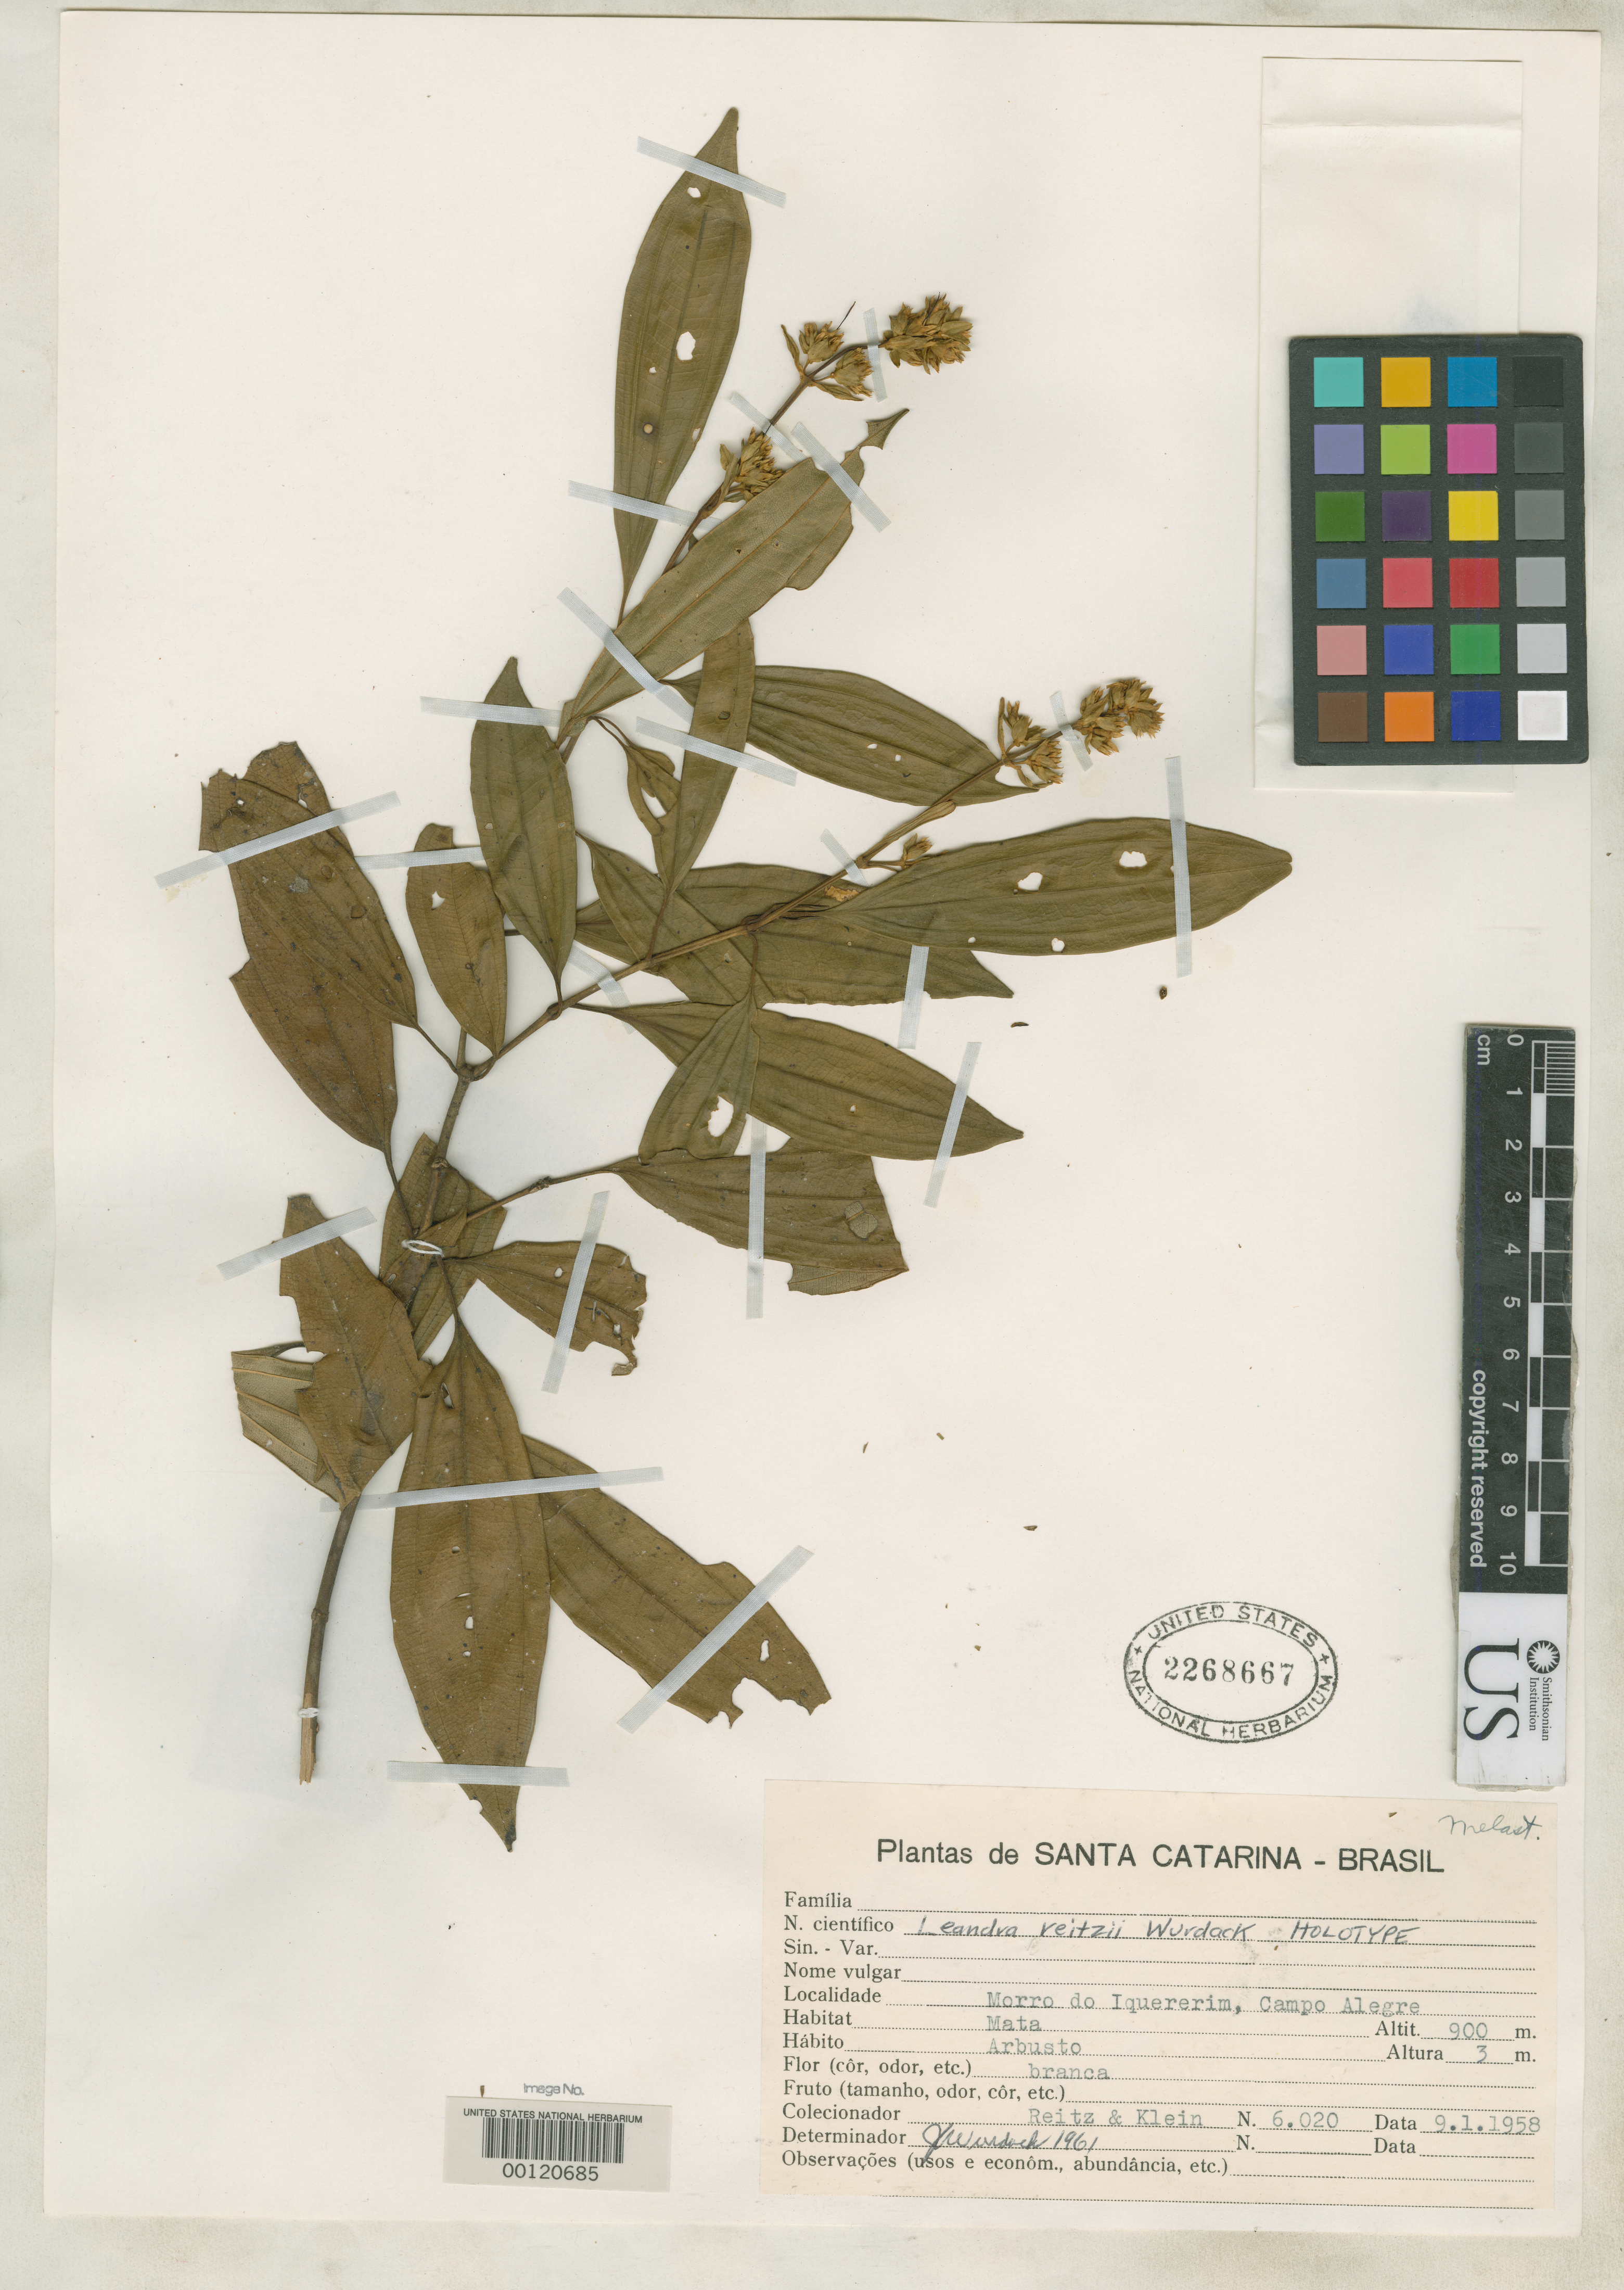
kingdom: Plantae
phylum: Tracheophyta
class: Magnoliopsida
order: Myrtales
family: Melastomataceae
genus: Leandra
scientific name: Leandra reitzii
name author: Wurdack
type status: Holotype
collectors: R. Reitz & R. M. Klein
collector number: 6020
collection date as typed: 09 Jan 1958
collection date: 1958-01-09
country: Brazil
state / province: Santa Catarina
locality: Campo Alegre.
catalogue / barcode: US 2268667